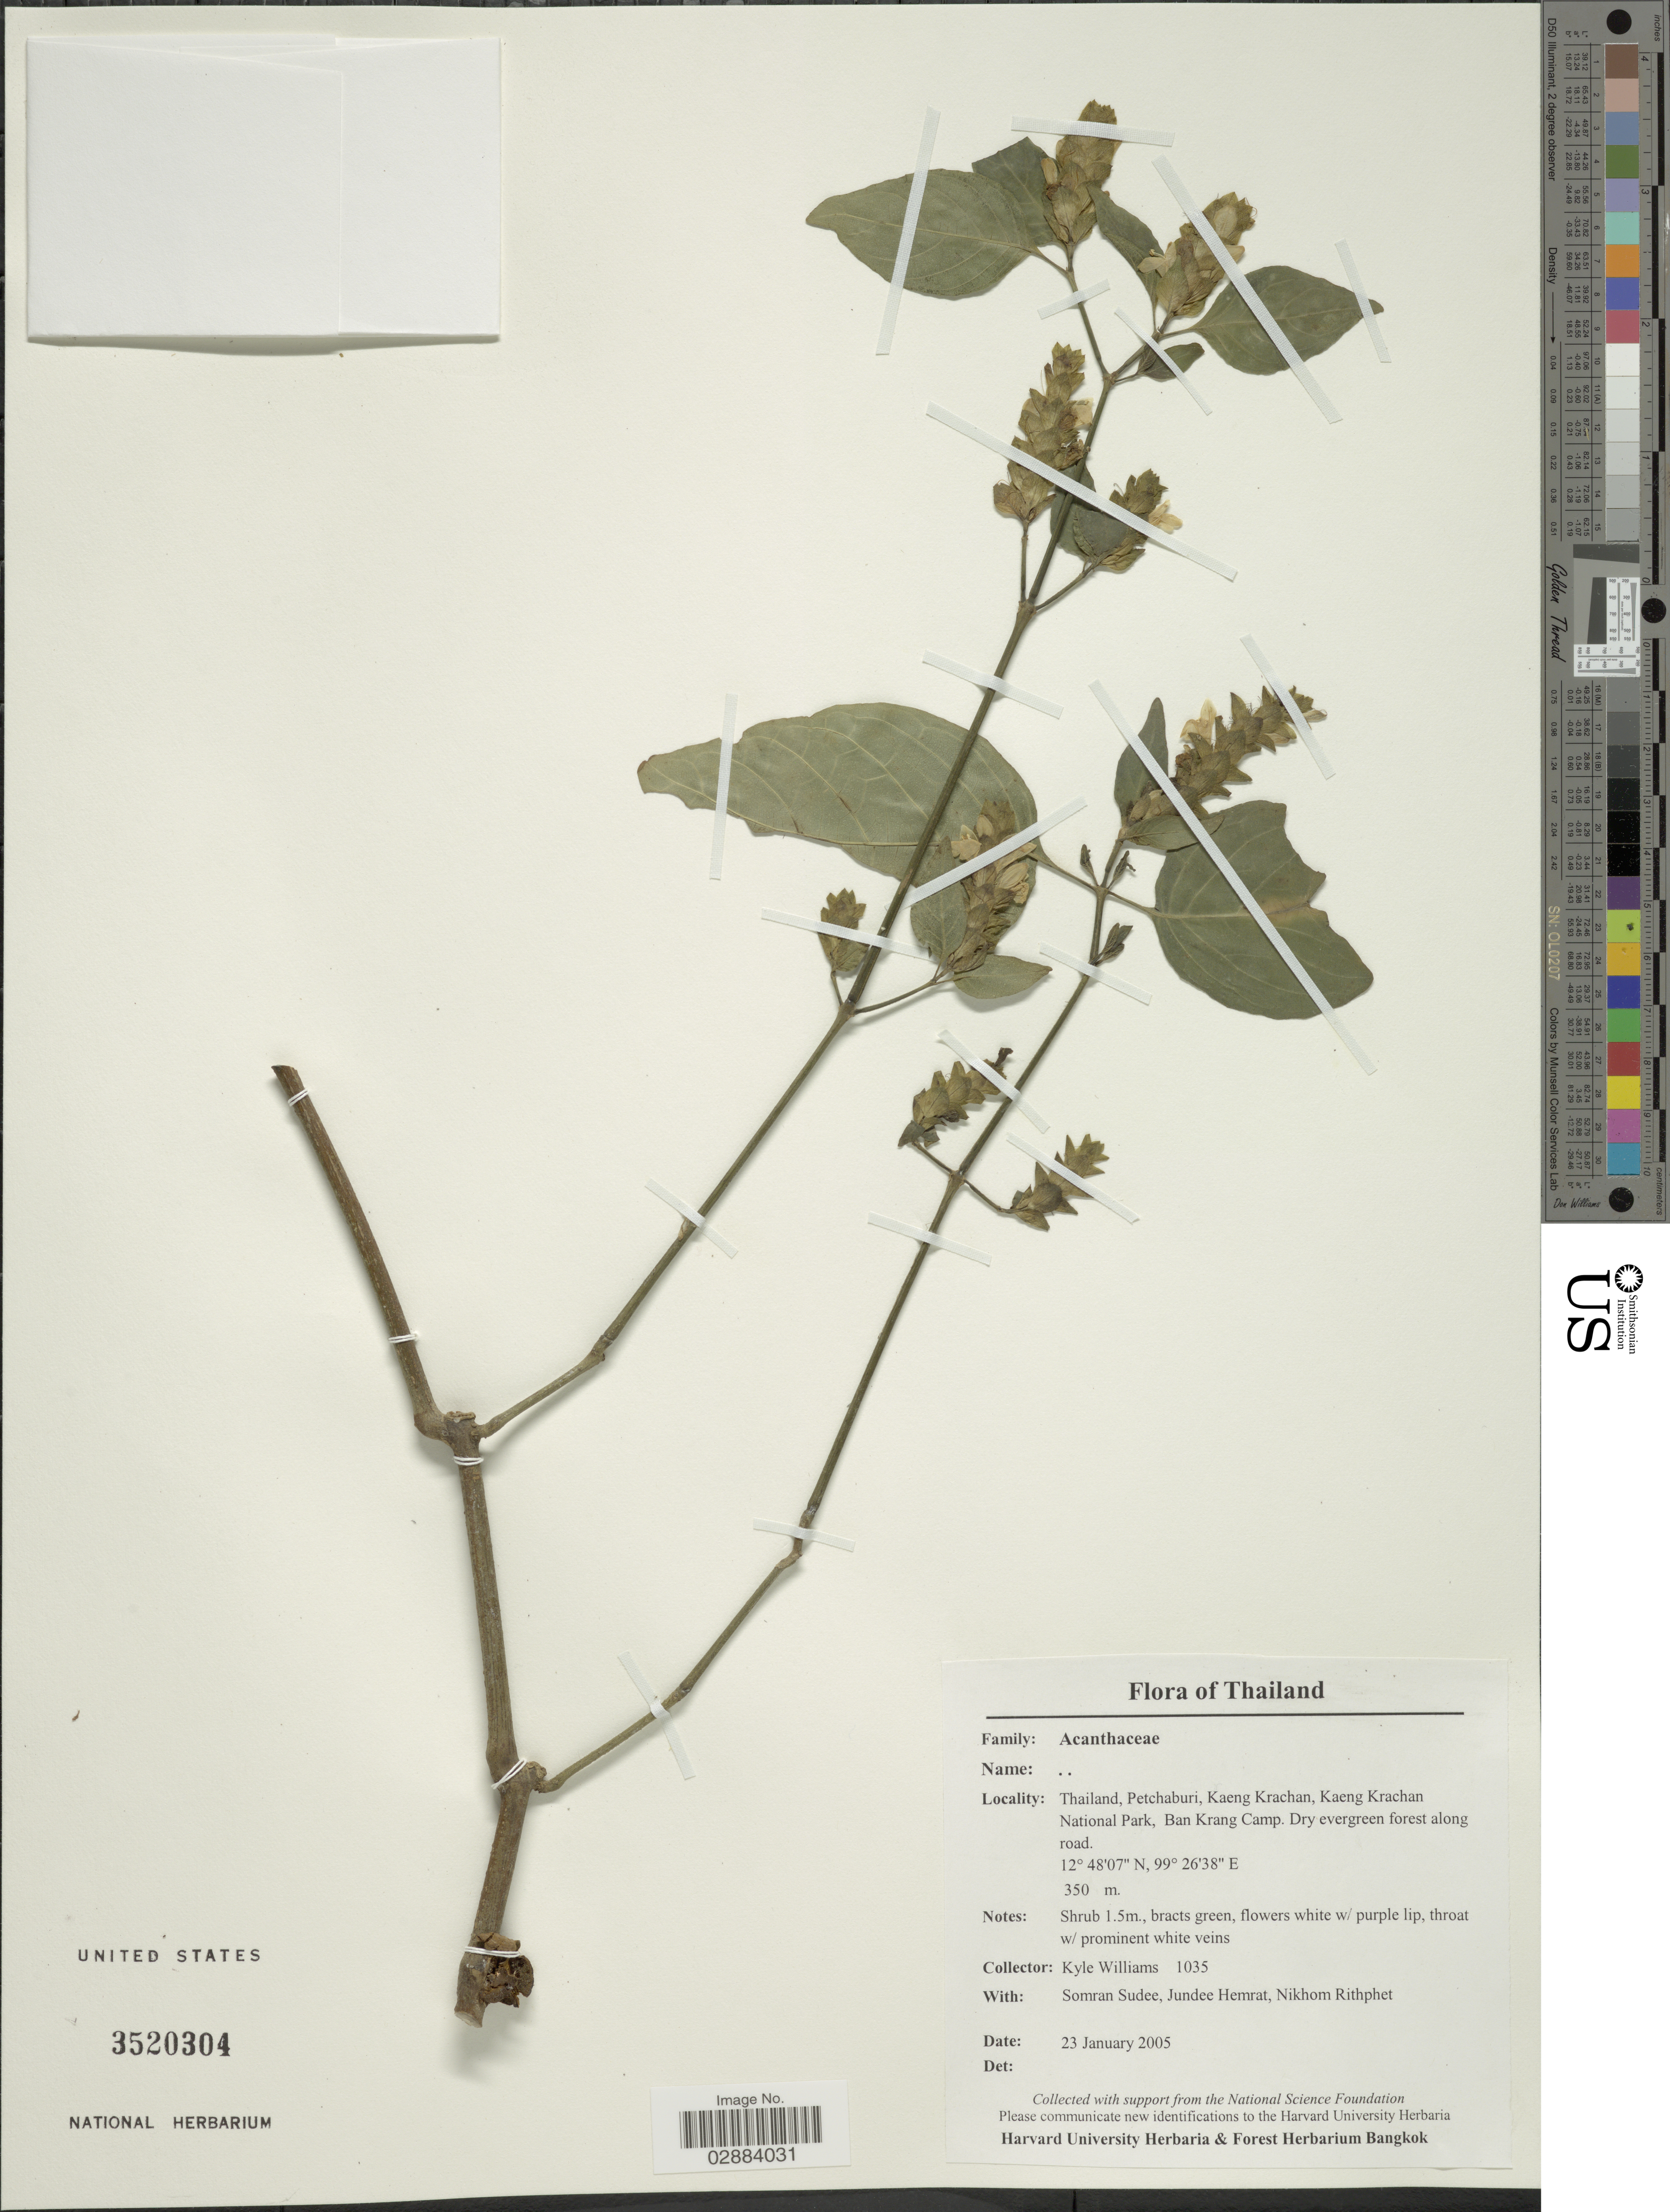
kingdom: Plantae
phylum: Tracheophyta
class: Magnoliopsida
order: Lamiales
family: Acanthaceae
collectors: K. J. Williams, S. Sudee, J. Hemrat & N. Rithphet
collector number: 1035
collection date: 2005-01-23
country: Thailand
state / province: Phetchaburi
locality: Thailand, Petchaburi, Kaeng Krachan, Kaeng Krachan National Park, Ban Krang Camp.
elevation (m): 350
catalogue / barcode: US 3520304